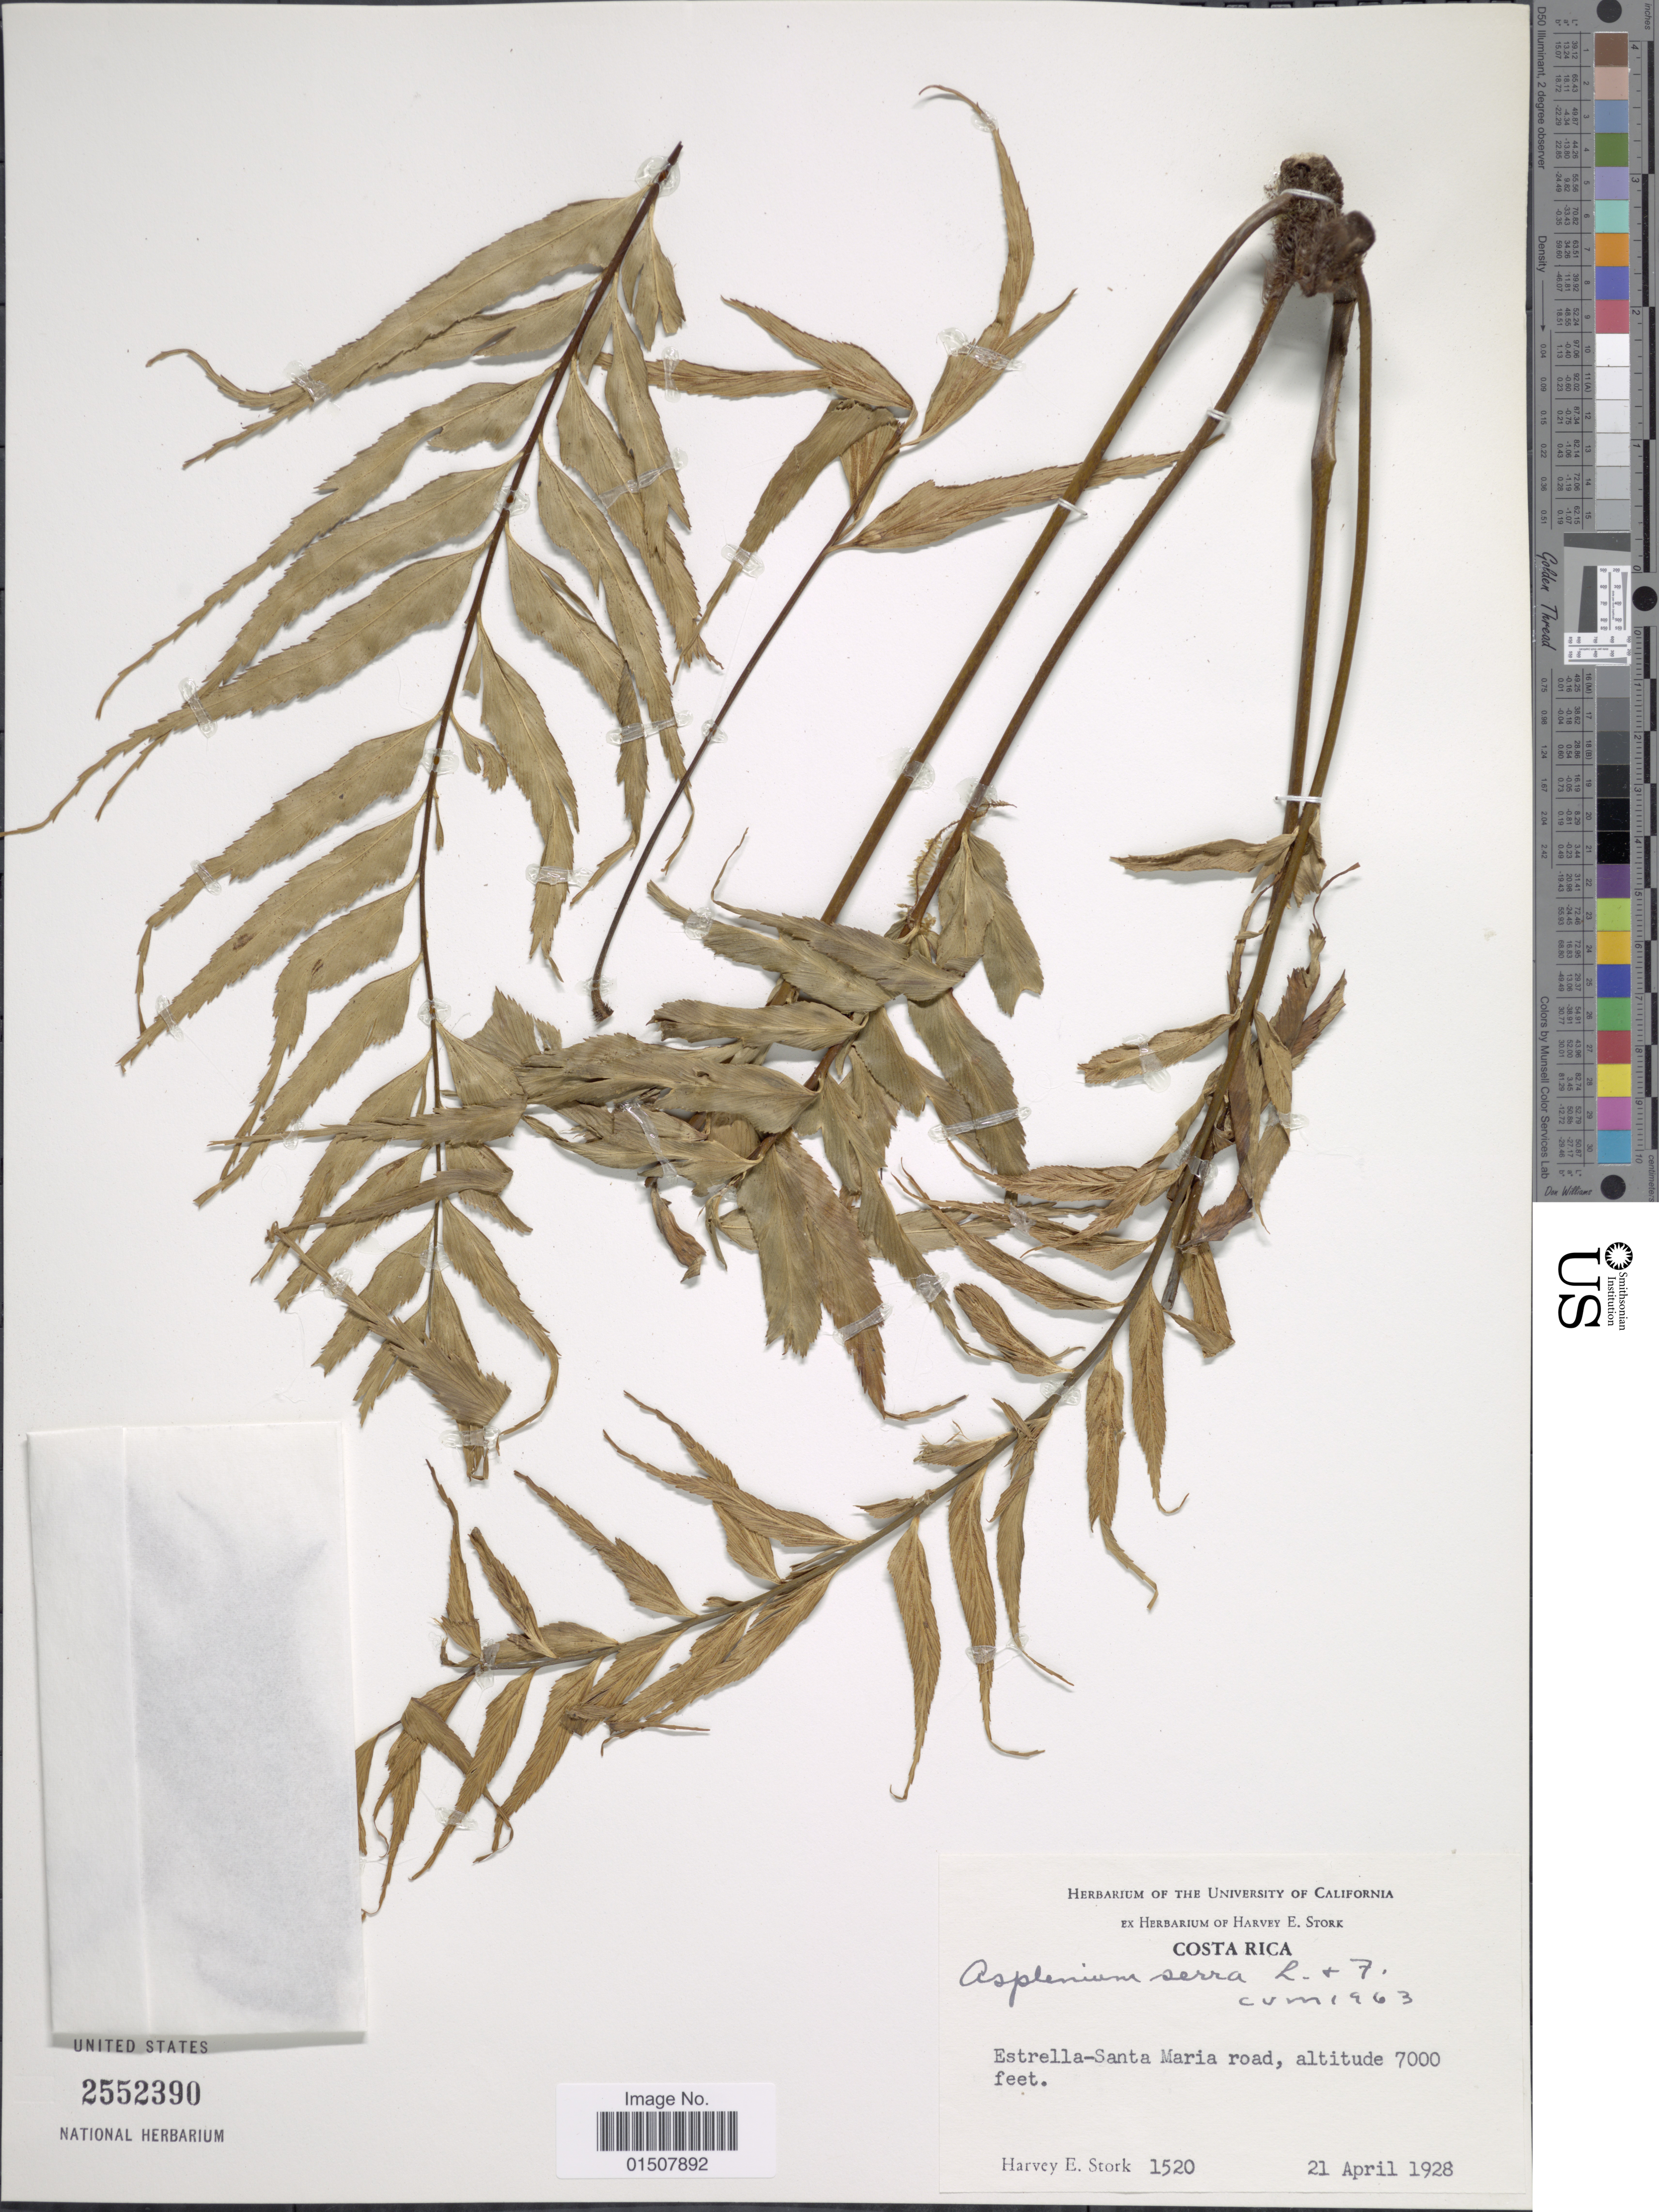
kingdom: Plantae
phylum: Tracheophyta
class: Polypodiopsida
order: Polypodiales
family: Aspleniaceae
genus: Asplenium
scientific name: Asplenium serra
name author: Langsd. & Fisch.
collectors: H. E. Stork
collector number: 1520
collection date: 1928-04-21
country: Costa Rica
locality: Estrela-Santa Maria Road, Costa Rica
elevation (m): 2134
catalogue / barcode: US 2552390